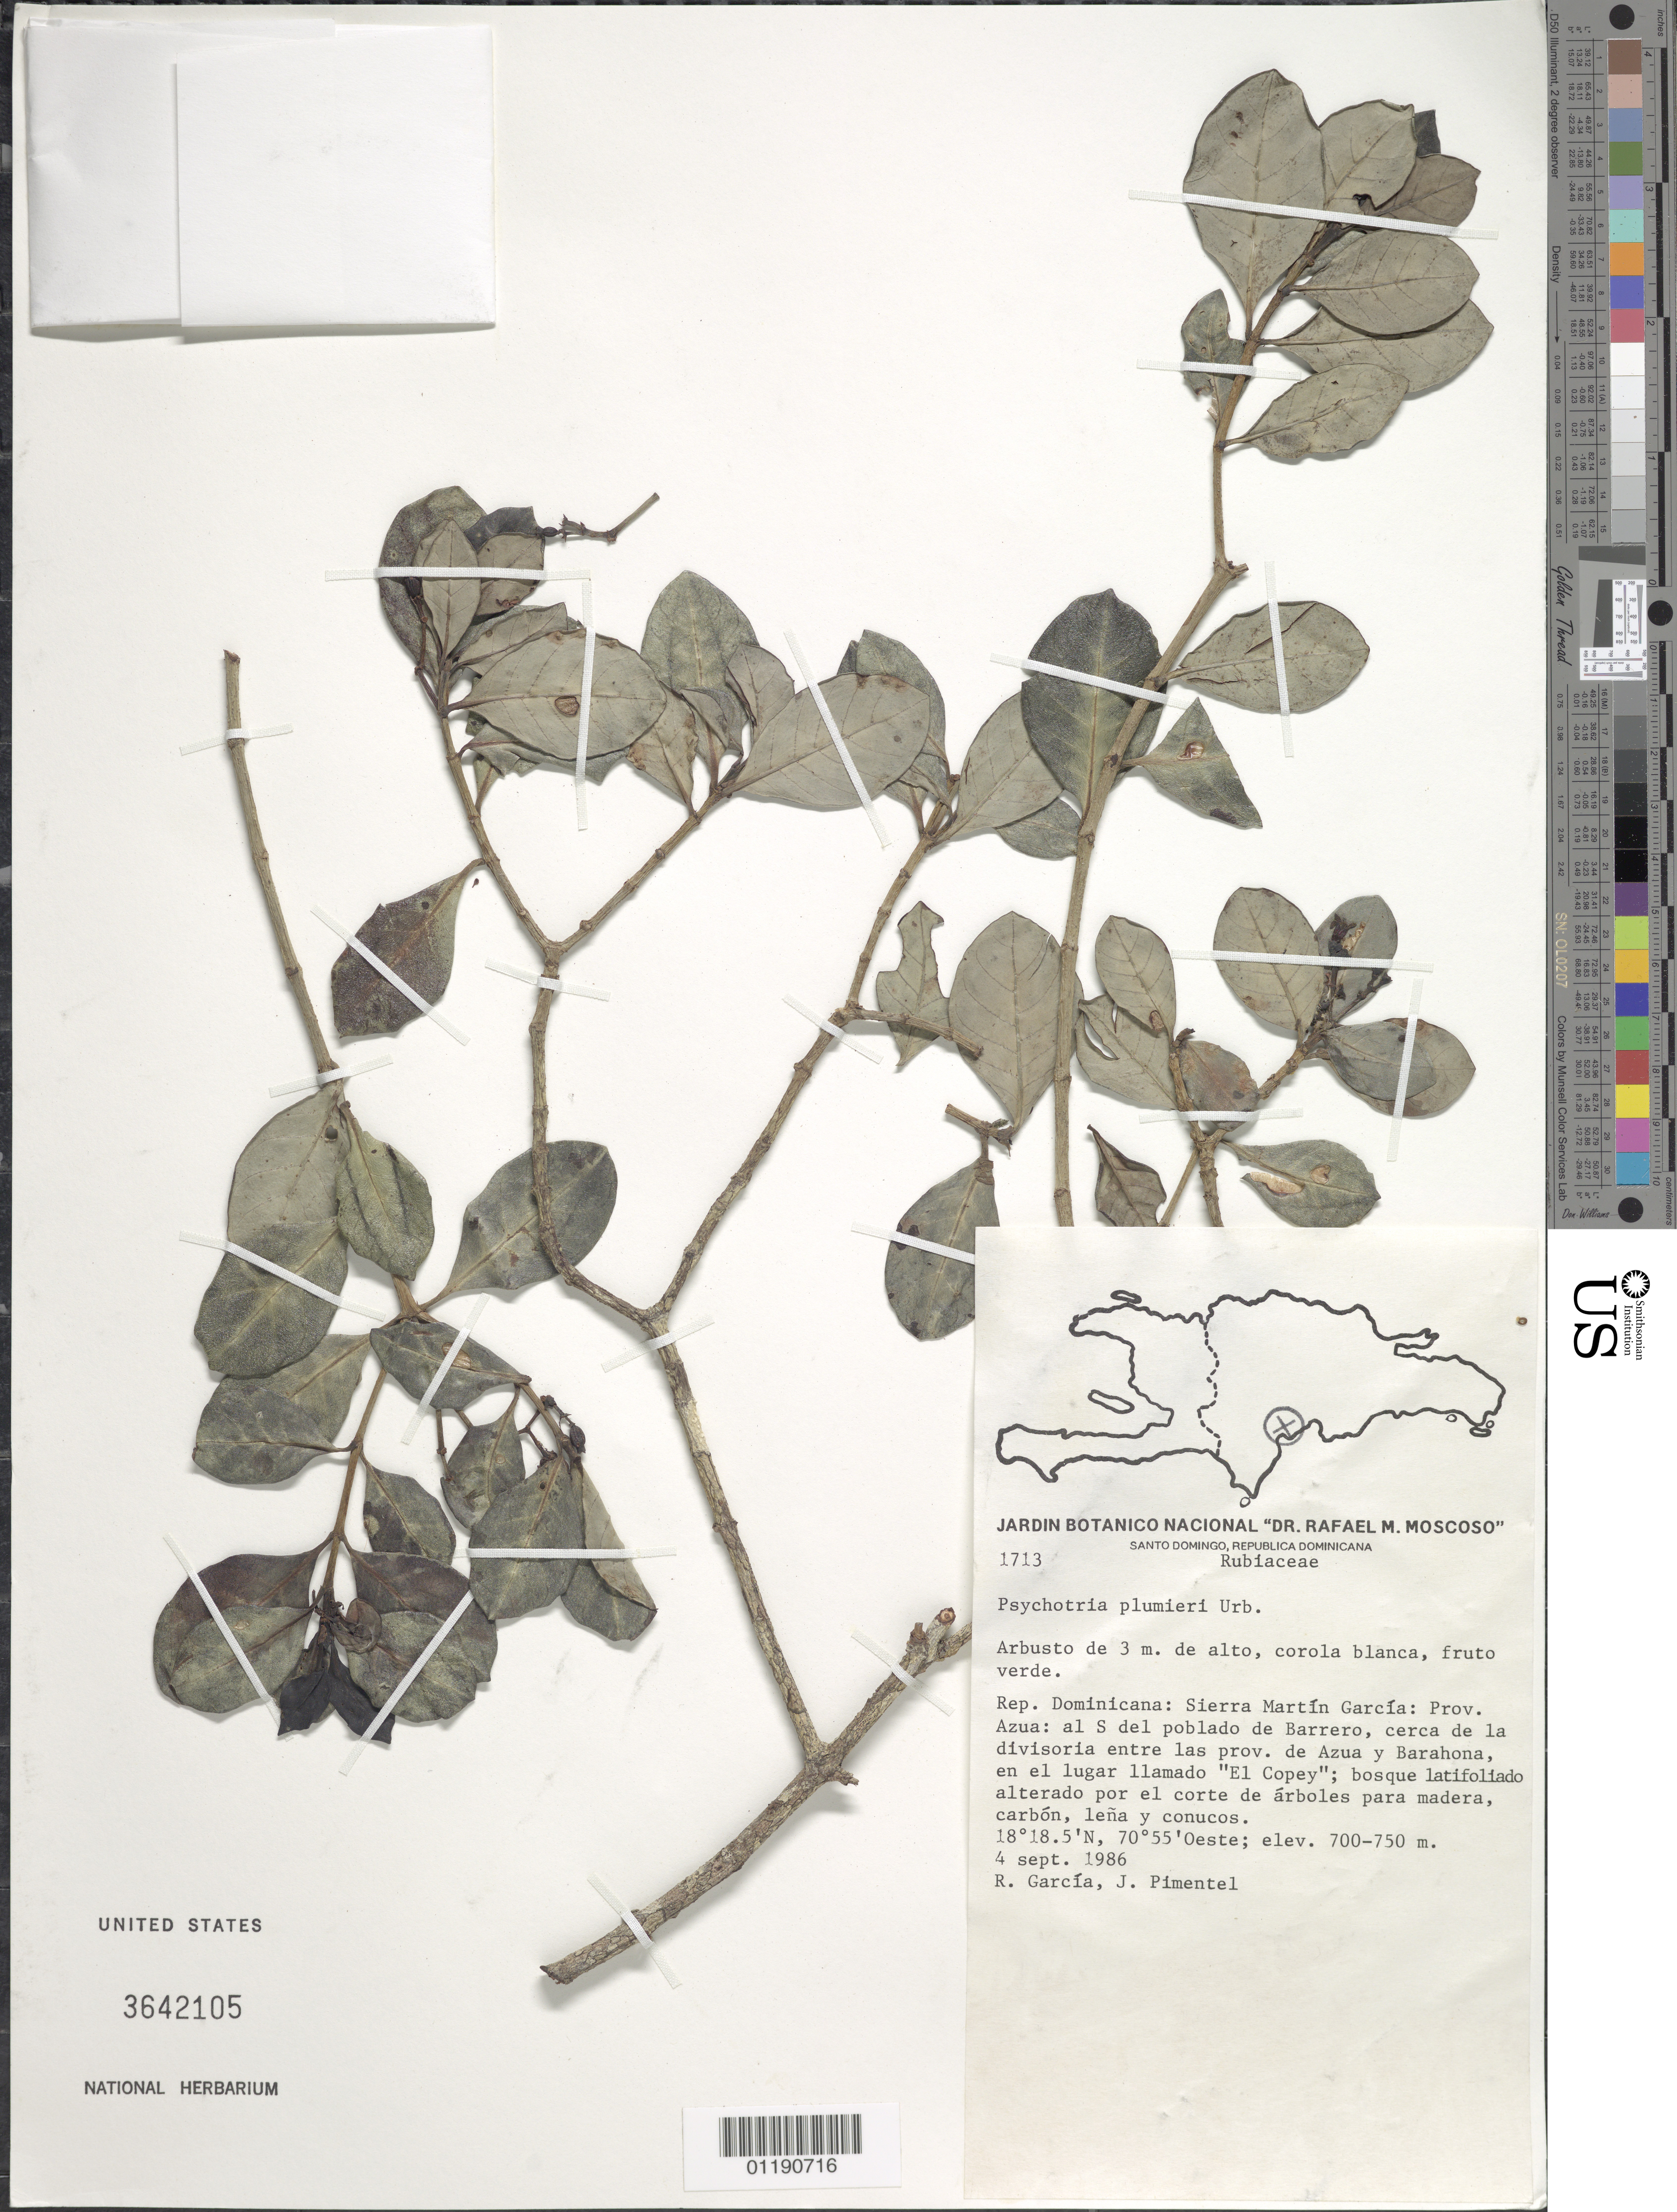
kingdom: Plantae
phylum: Tracheophyta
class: Magnoliopsida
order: Gentianales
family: Rubiaceae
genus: Psychotria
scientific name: Psychotria plumieri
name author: Urb.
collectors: R. García & J. Pimentel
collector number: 1713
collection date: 1986-09-04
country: Dominican Republic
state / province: Azua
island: Hispaniola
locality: S of the town of Barrero, close to the division between the provinces of Azua and Barahona, in the place known as "El Copey."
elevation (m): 700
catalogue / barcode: US 3642105